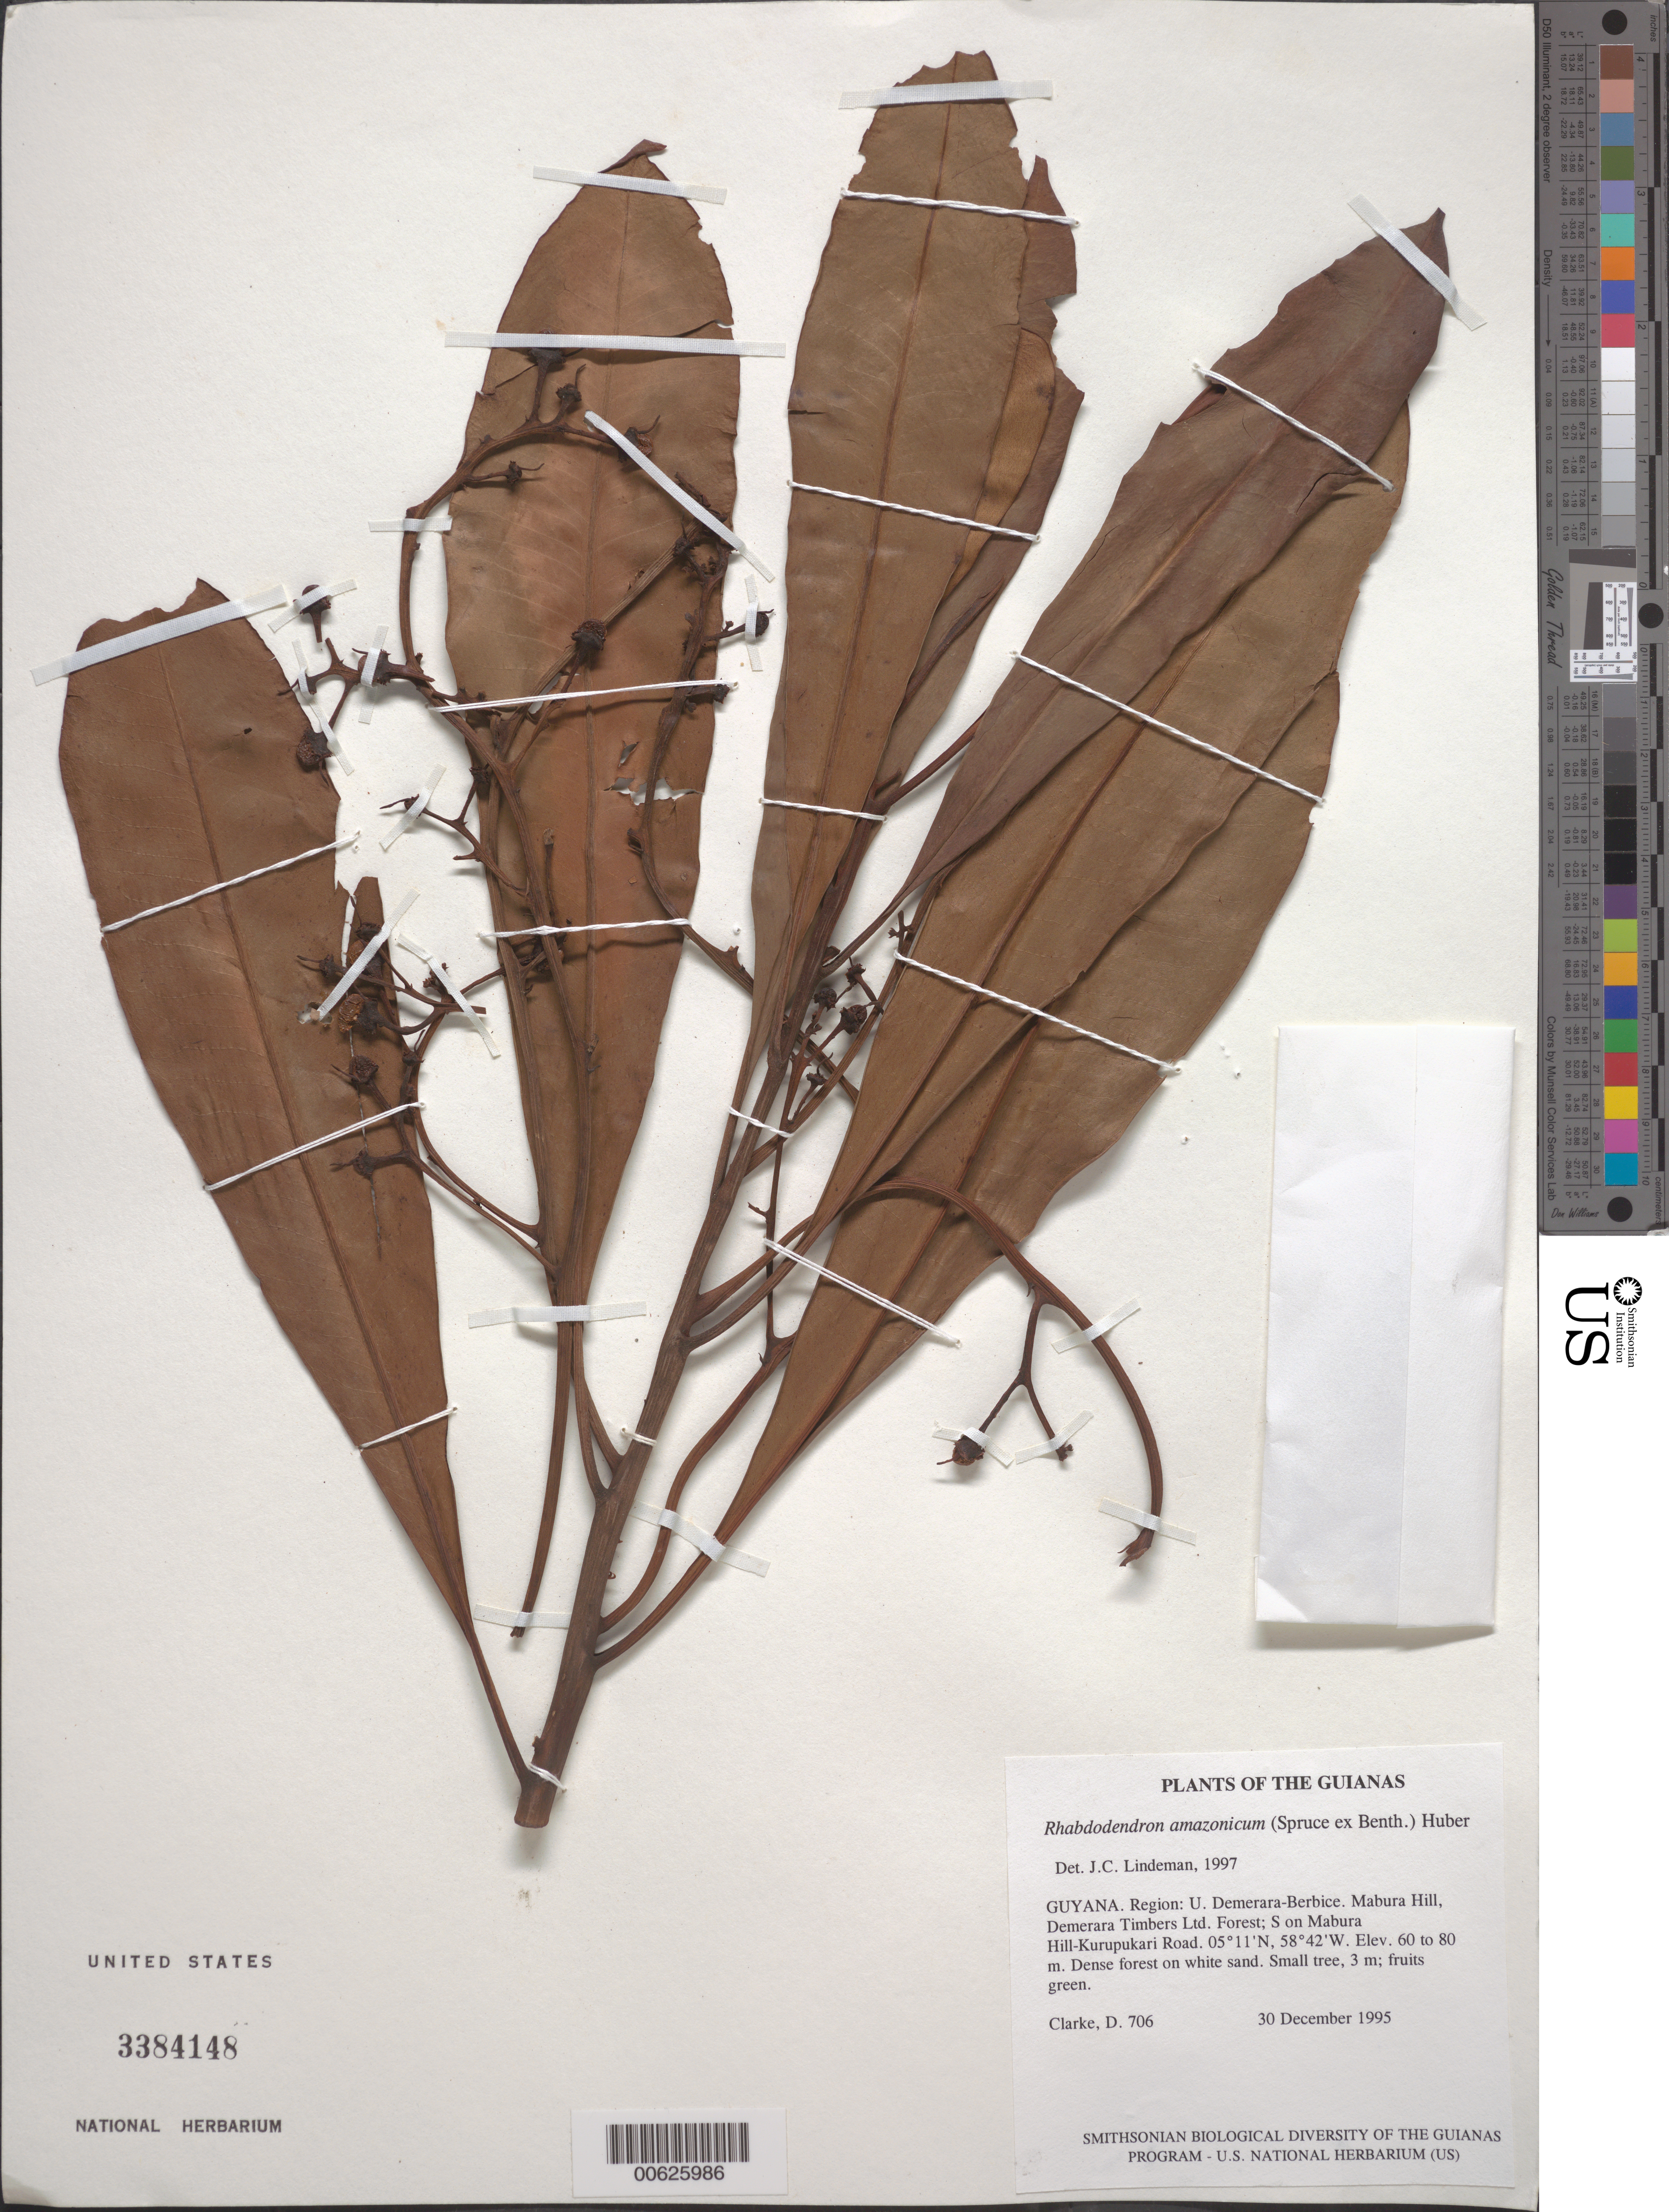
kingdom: Plantae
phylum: Tracheophyta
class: Magnoliopsida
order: Caryophyllales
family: Rhabdodendraceae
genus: Rhabdodendron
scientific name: Rhabdodendron amazonicum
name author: (Spruce ex Benth.) Huber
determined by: Lindeman, J. C.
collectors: H. D. Clarke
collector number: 706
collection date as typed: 30 December 1995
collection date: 1995-12-30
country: Guyana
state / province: U. Demerara-Berbice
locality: Mabura Hill, Demerara Timbers Ltd. Forest; S on Mabura Hill-Kurupukari Road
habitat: Dense forest on white sand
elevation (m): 60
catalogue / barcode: US 3384148